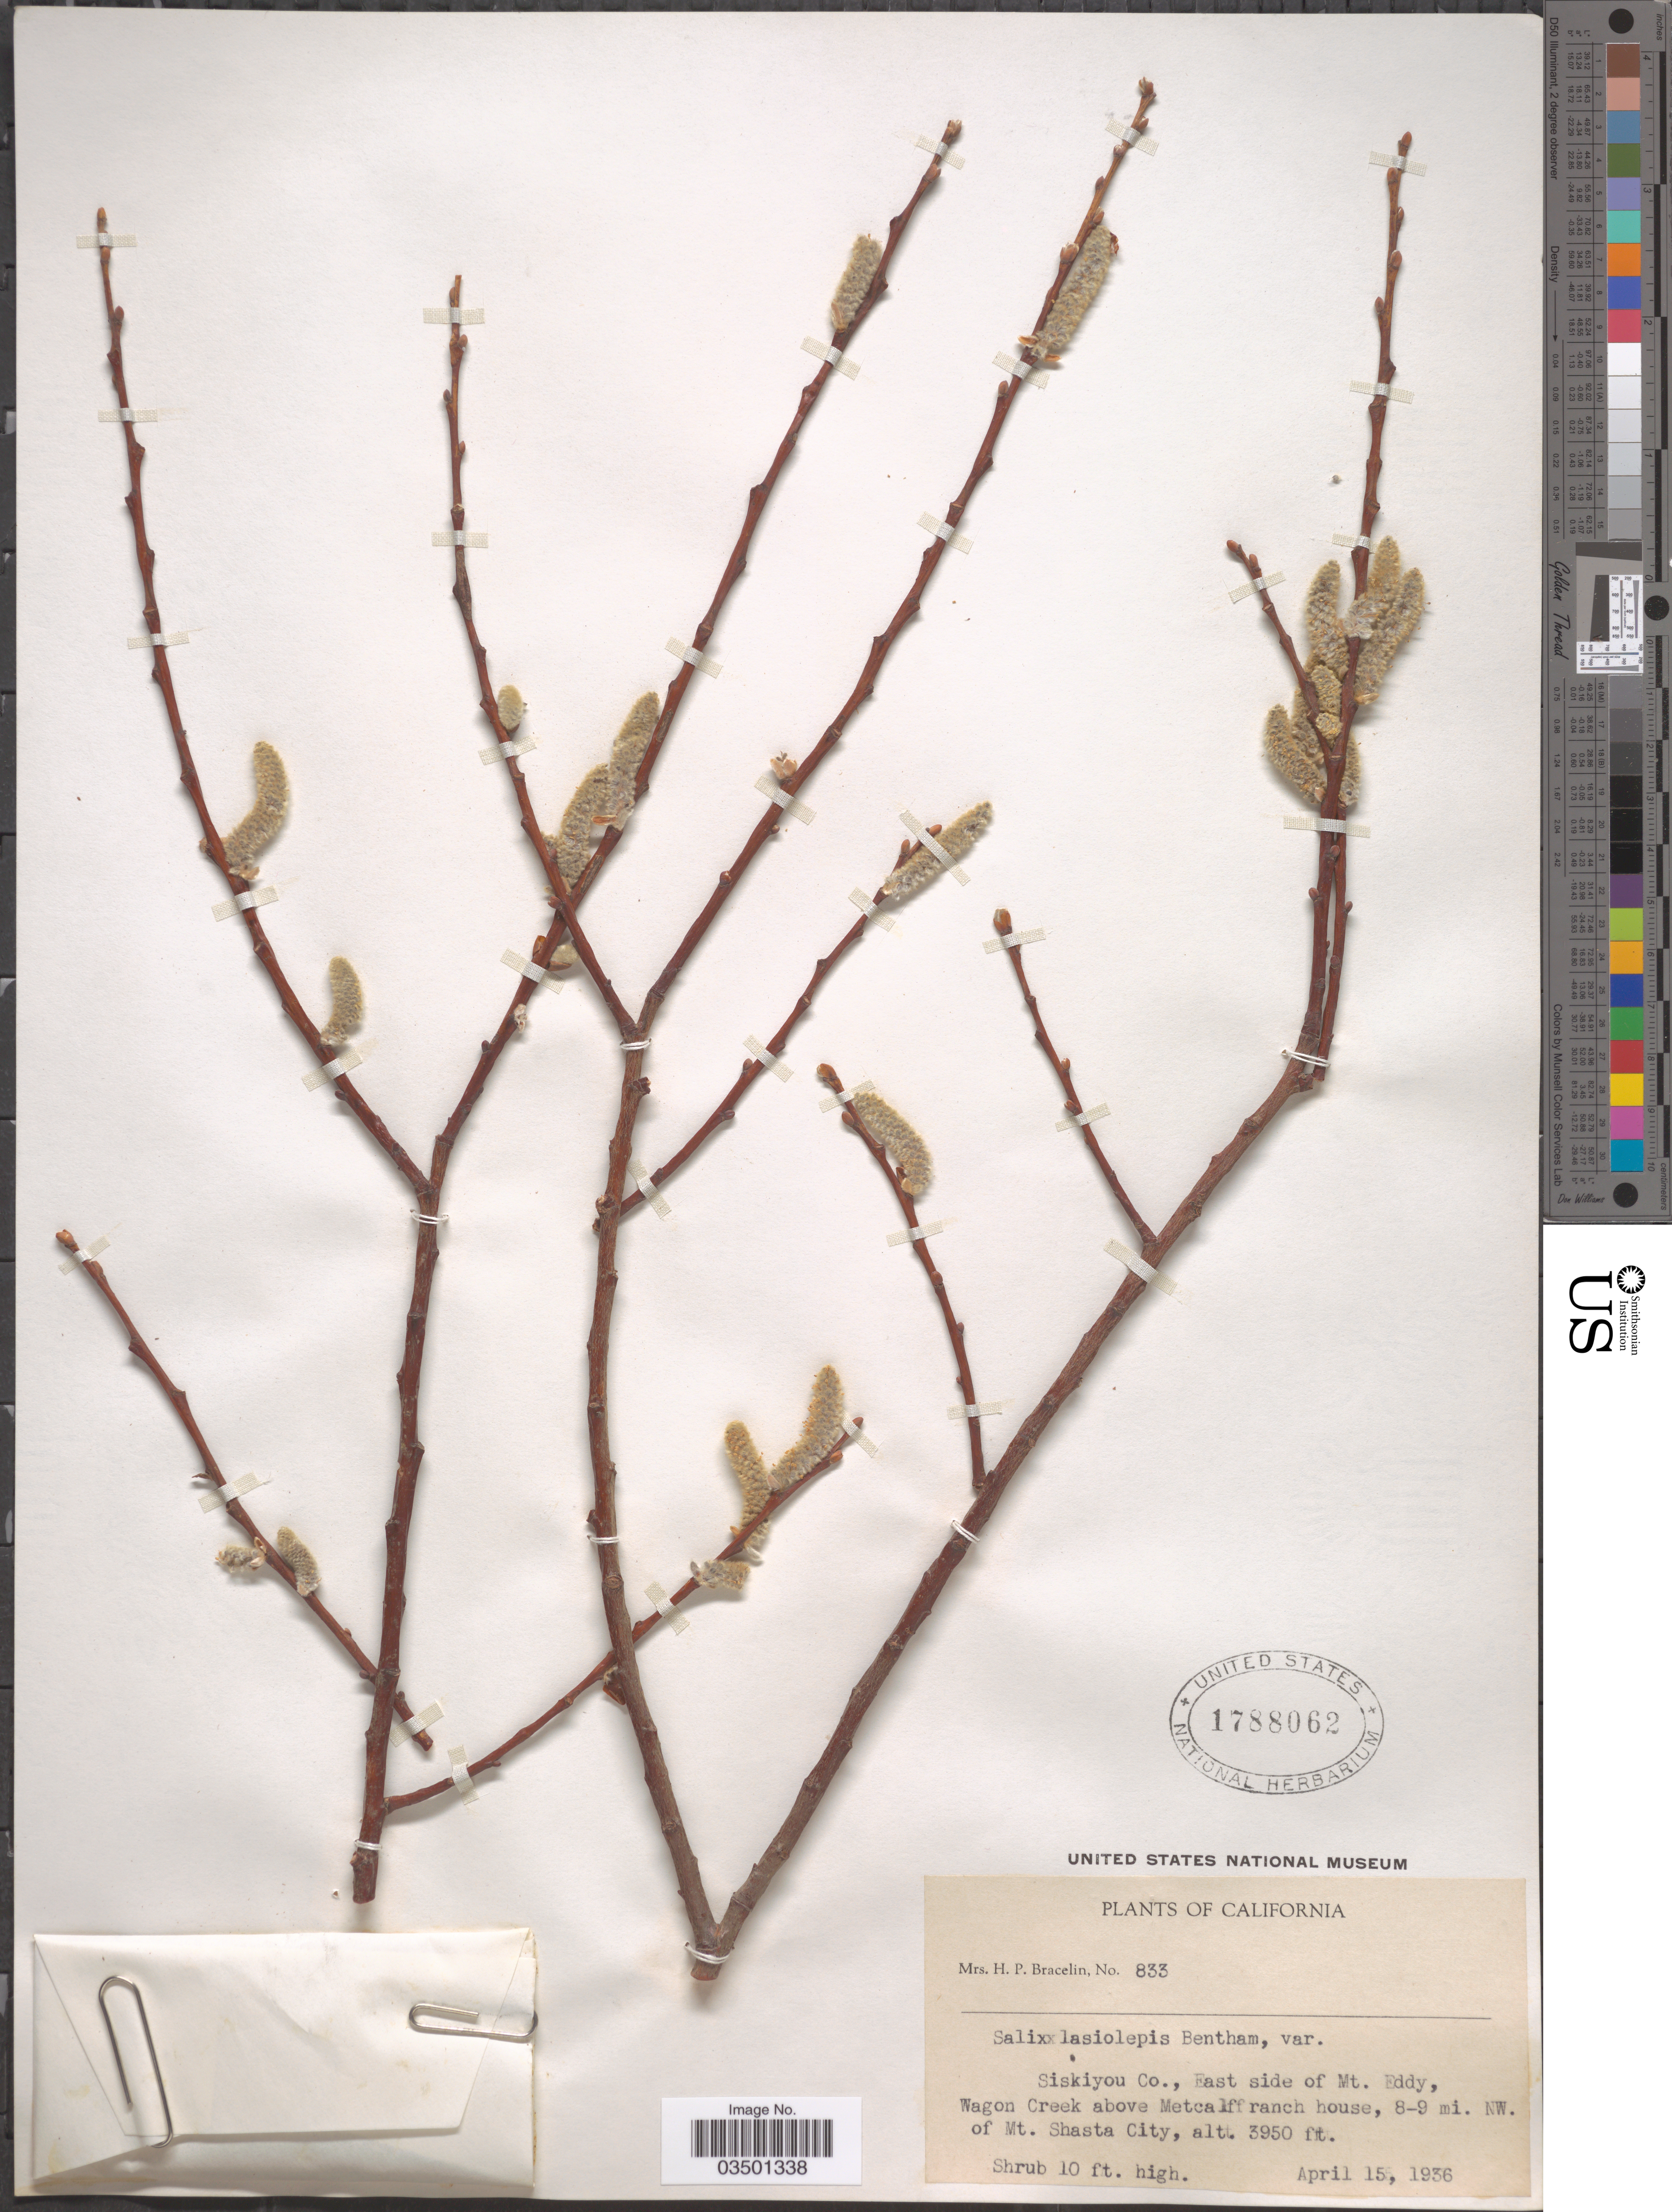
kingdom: Plantae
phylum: Tracheophyta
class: Magnoliopsida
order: Malpighiales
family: Salicaceae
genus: Salix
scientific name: Salix lasiolepis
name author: Benth.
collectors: H. Bracelin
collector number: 833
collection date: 1936-04-15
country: United States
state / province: California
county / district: Siskiyou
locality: Siskiyou Co., East side of Mt. Eddy, Wagon Creek above Metcalf ranch house, 8-9 mi. NW. of Mt. Shasta City.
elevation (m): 1204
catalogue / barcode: US 1788062